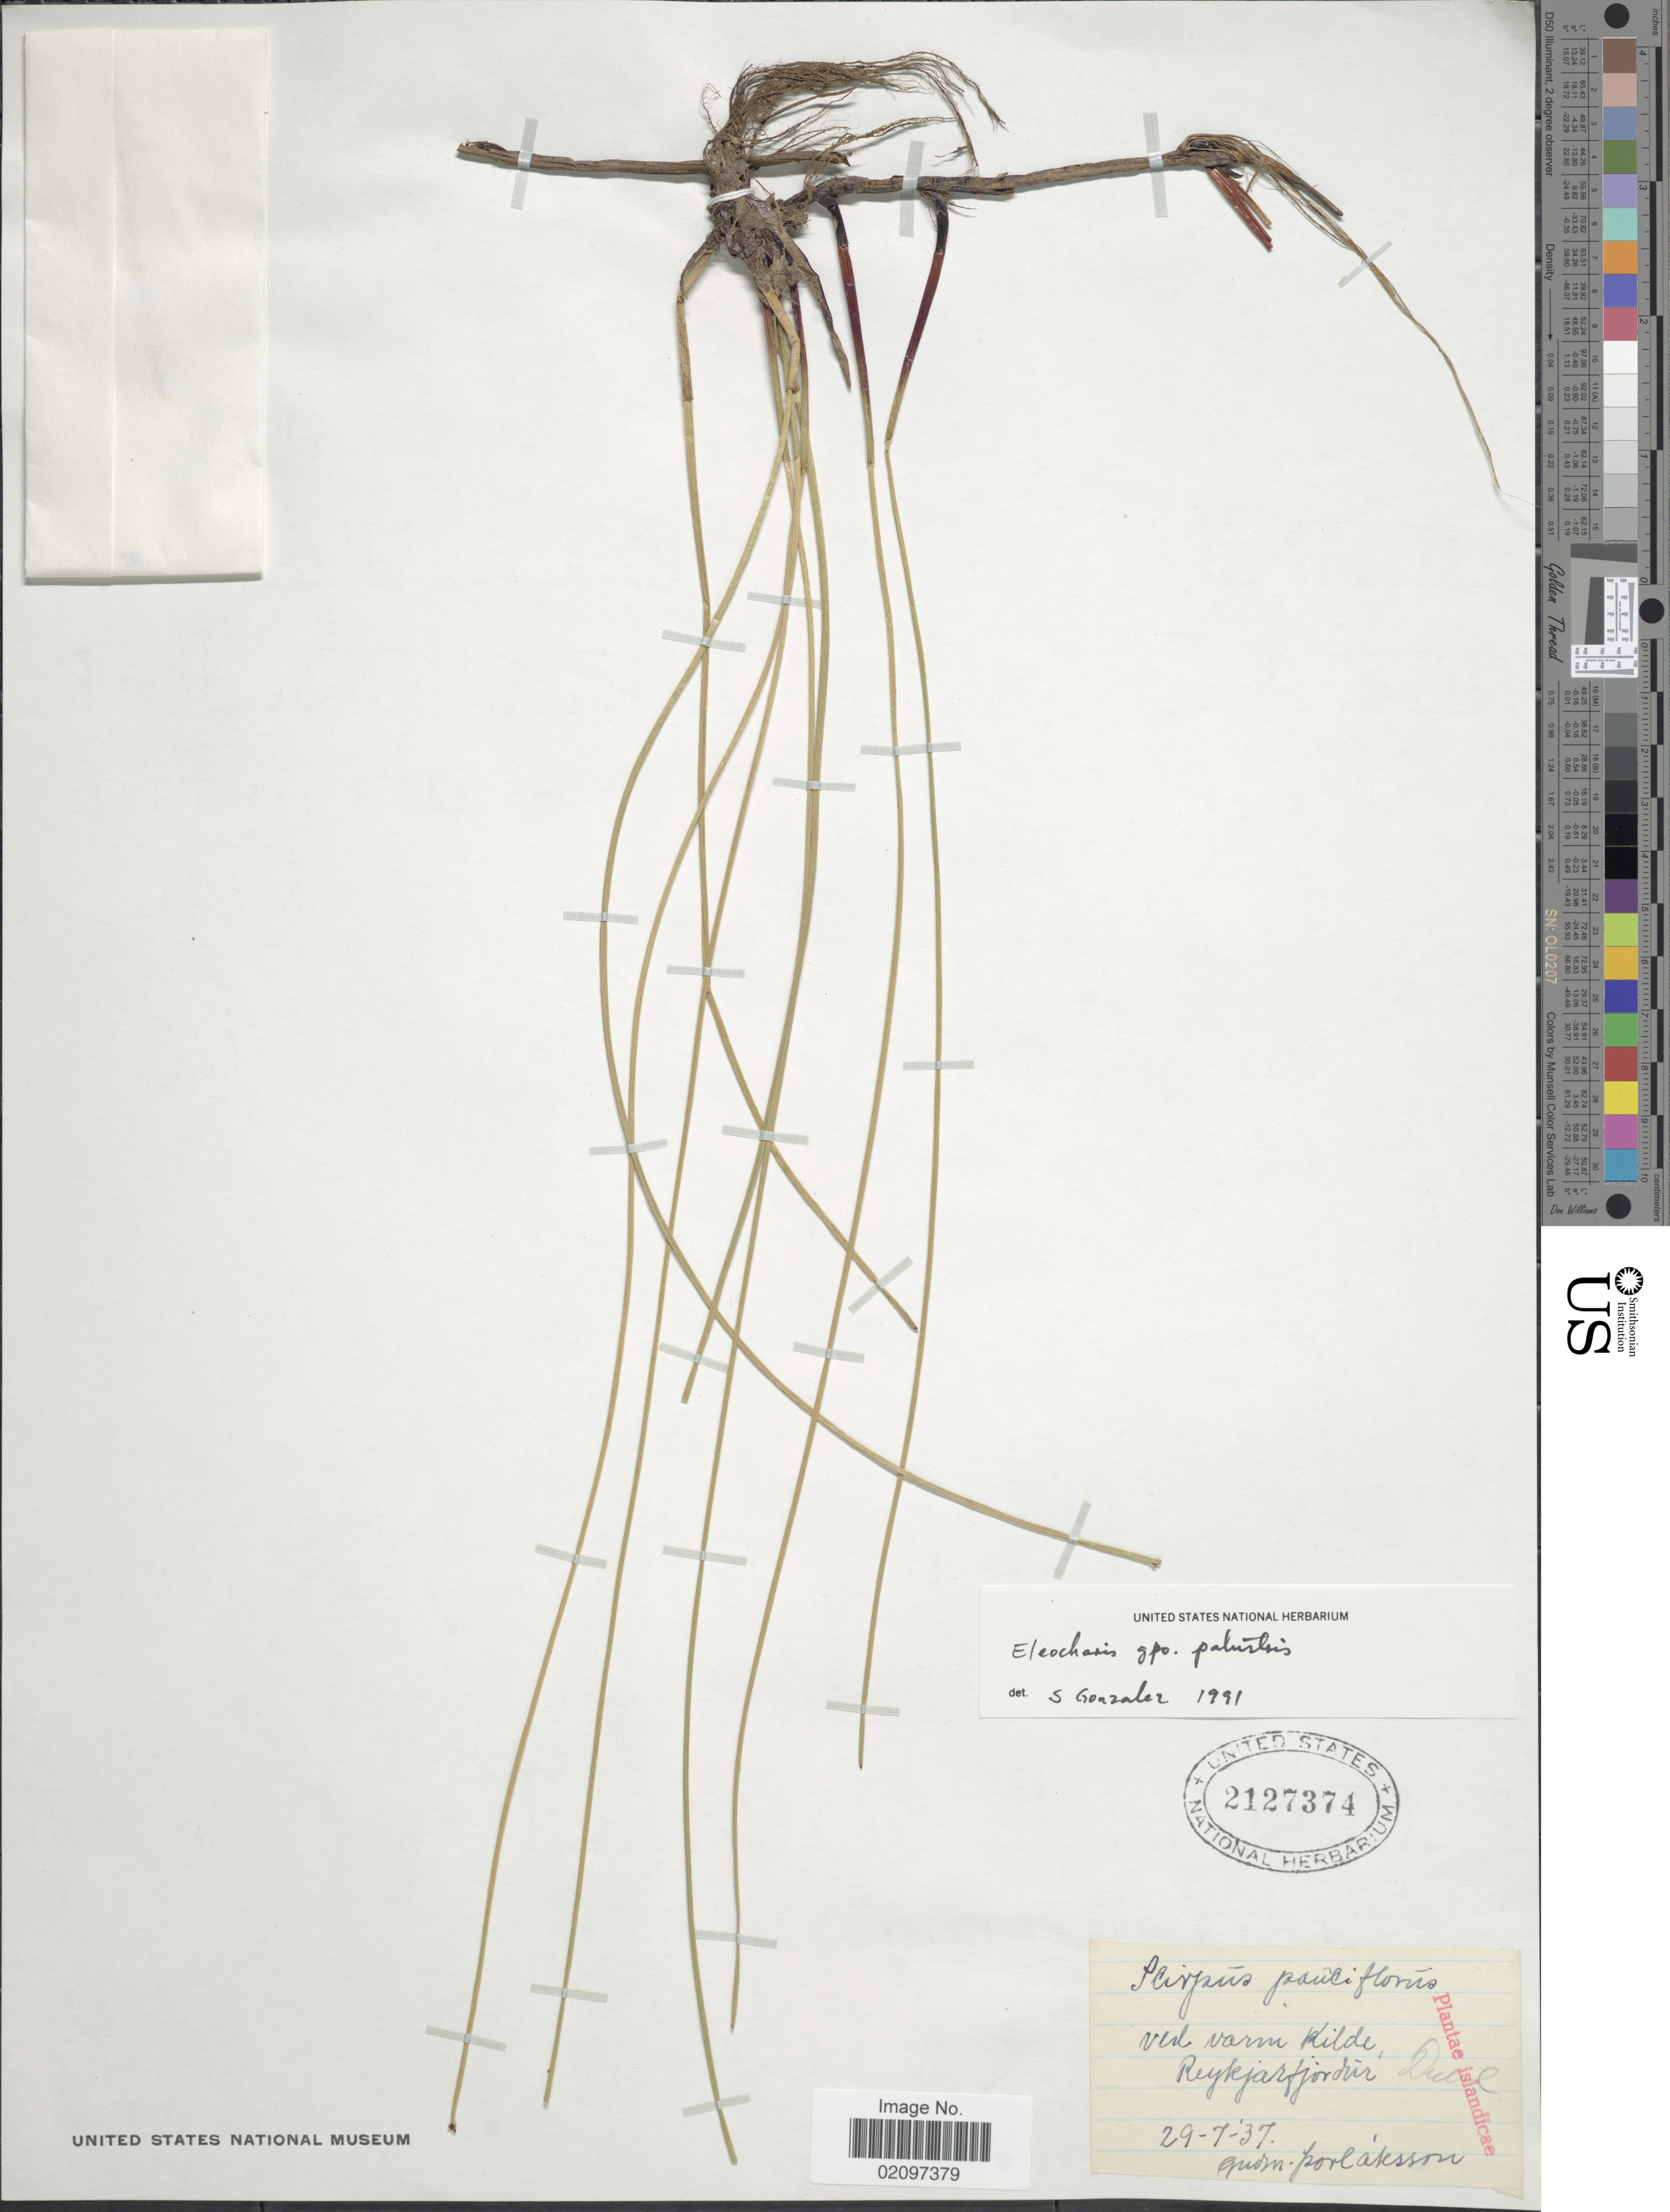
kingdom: Plantae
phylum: Tracheophyta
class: Liliopsida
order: Poales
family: Cyperaceae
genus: Eleocharis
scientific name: Eleocharis palustris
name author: (L.) Roem. & Schult.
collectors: G. Porlaksson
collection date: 1937-07-29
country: Iceland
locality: Ved varm Kilde Reykjarfjörður.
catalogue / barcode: US 2127374